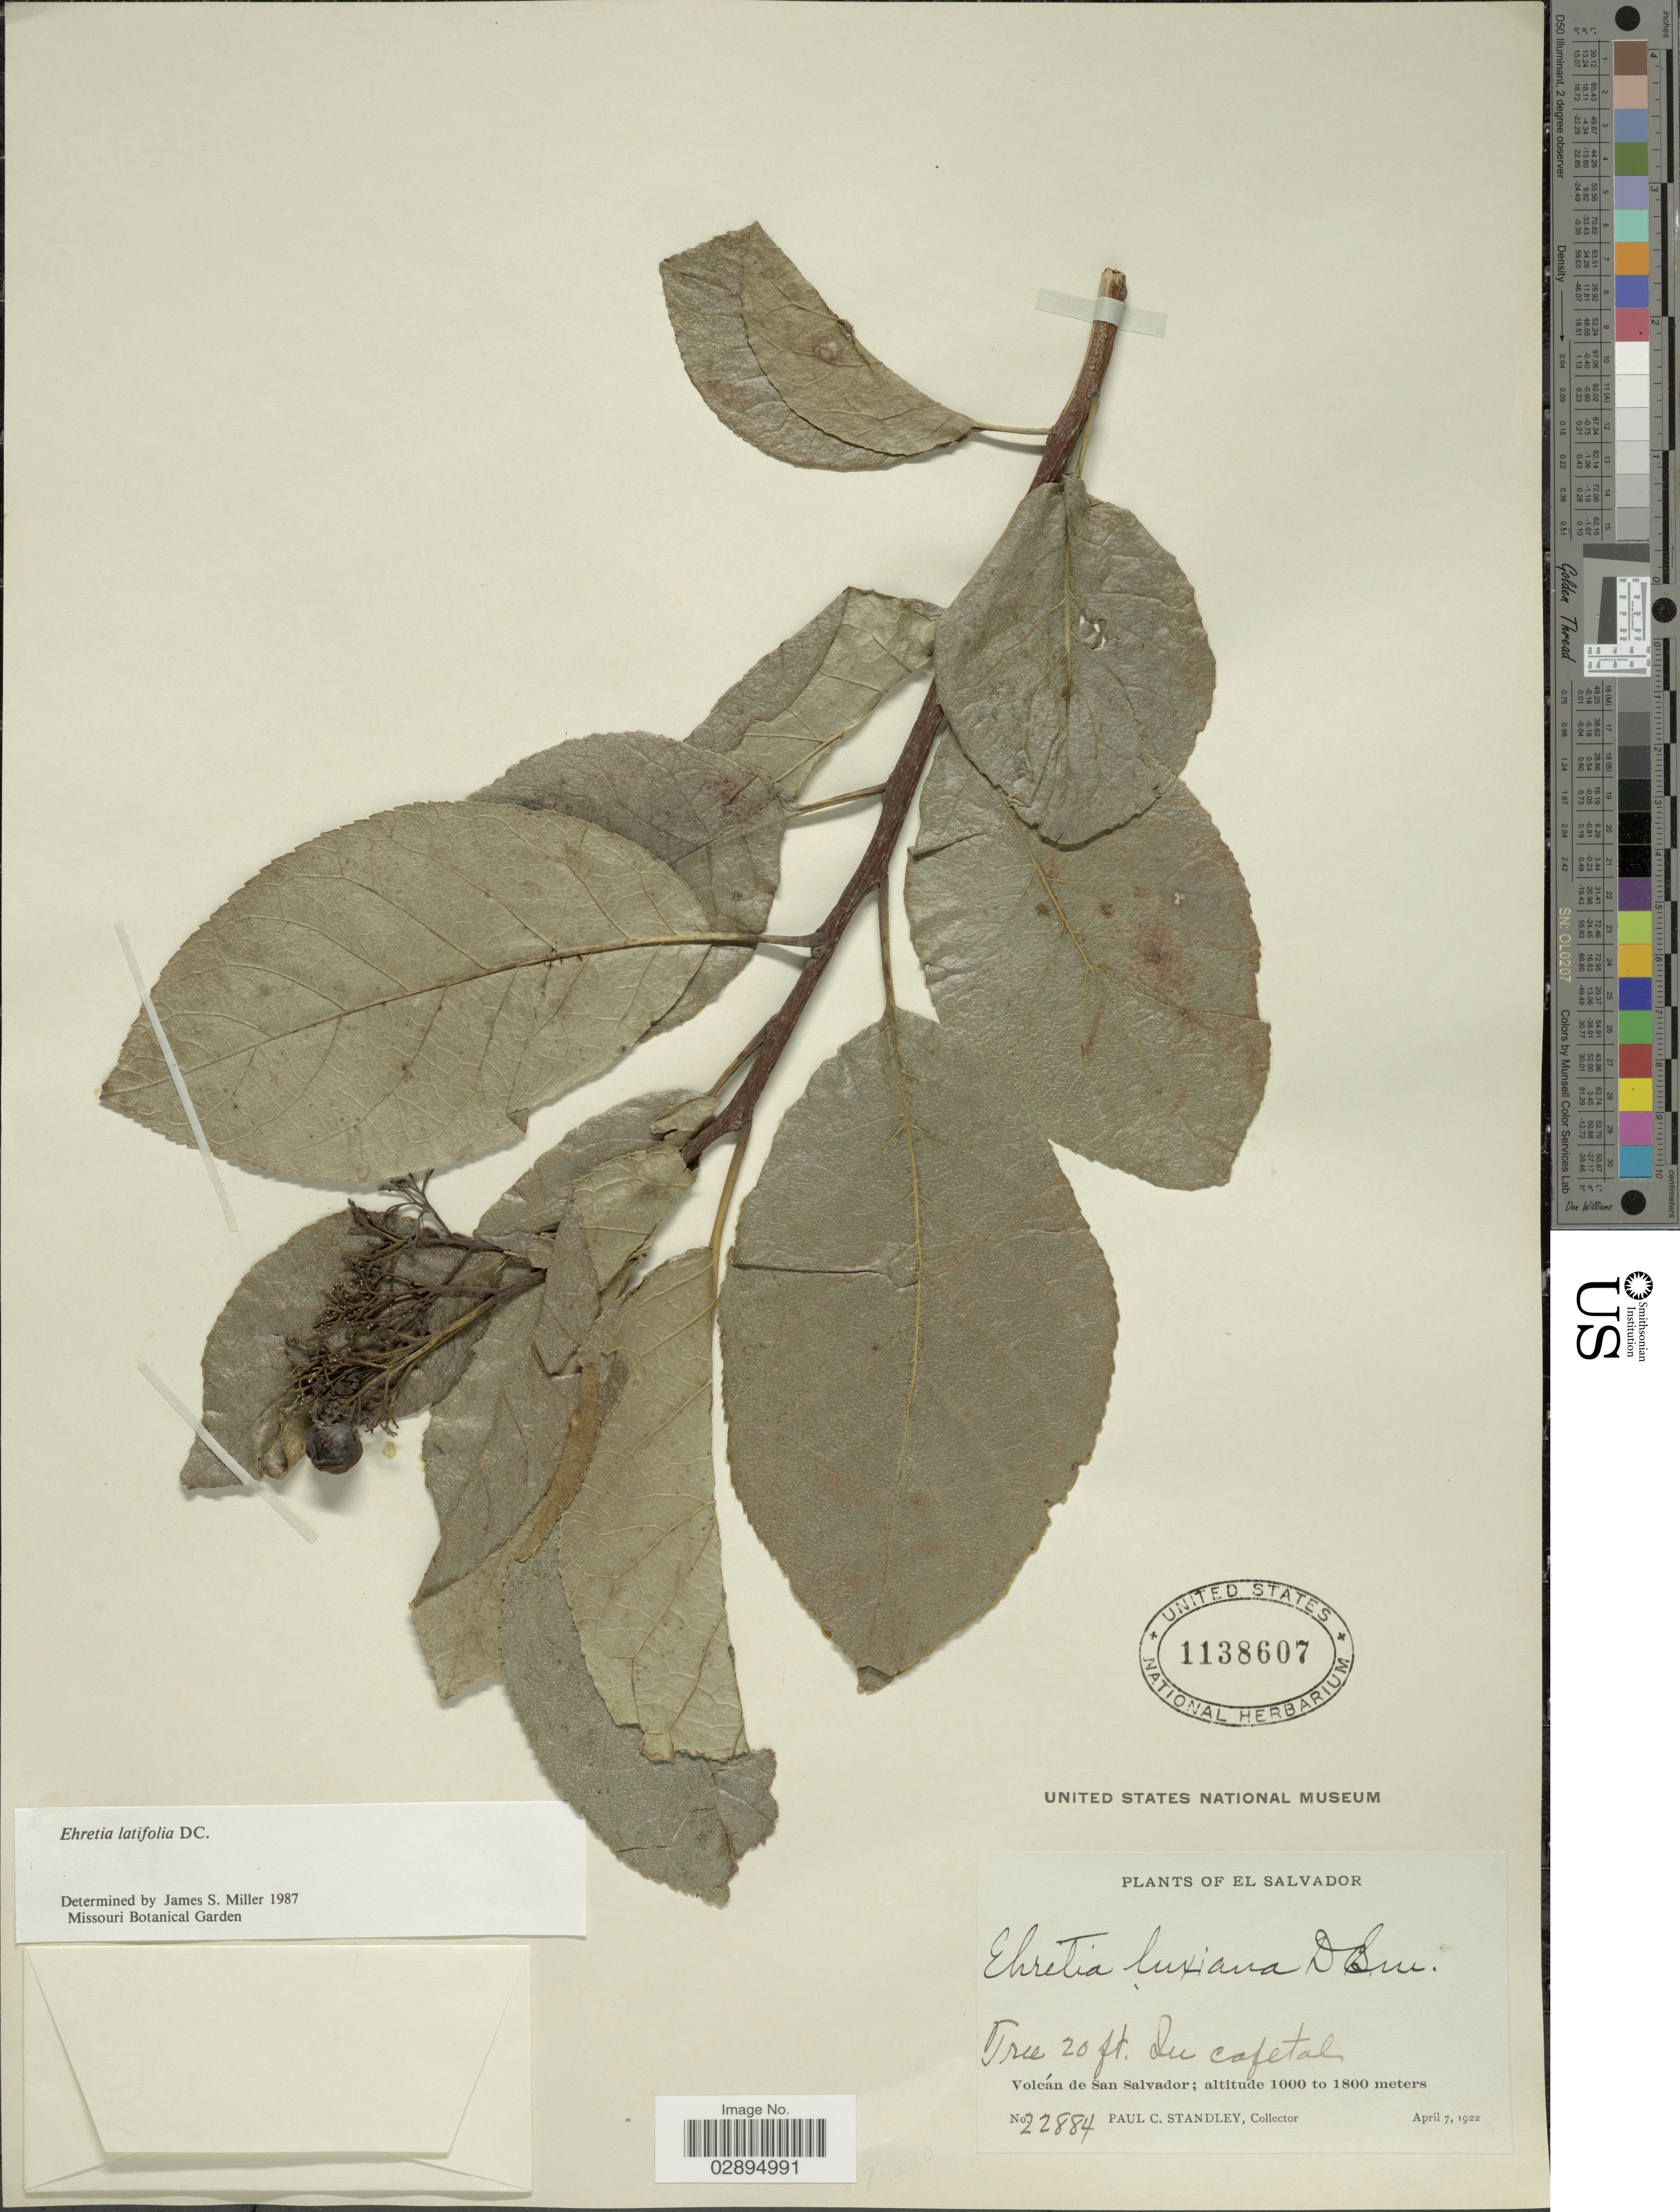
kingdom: Plantae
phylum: Tracheophyta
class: Magnoliopsida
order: Boraginales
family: Ehretiaceae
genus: Ehretia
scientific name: Ehretia latifolia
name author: DC.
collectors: P. C. Standley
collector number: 22884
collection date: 1922-04-07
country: El Salvador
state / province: San Salvador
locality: Volcán de San Salvador.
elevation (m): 1000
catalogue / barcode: US 1138607